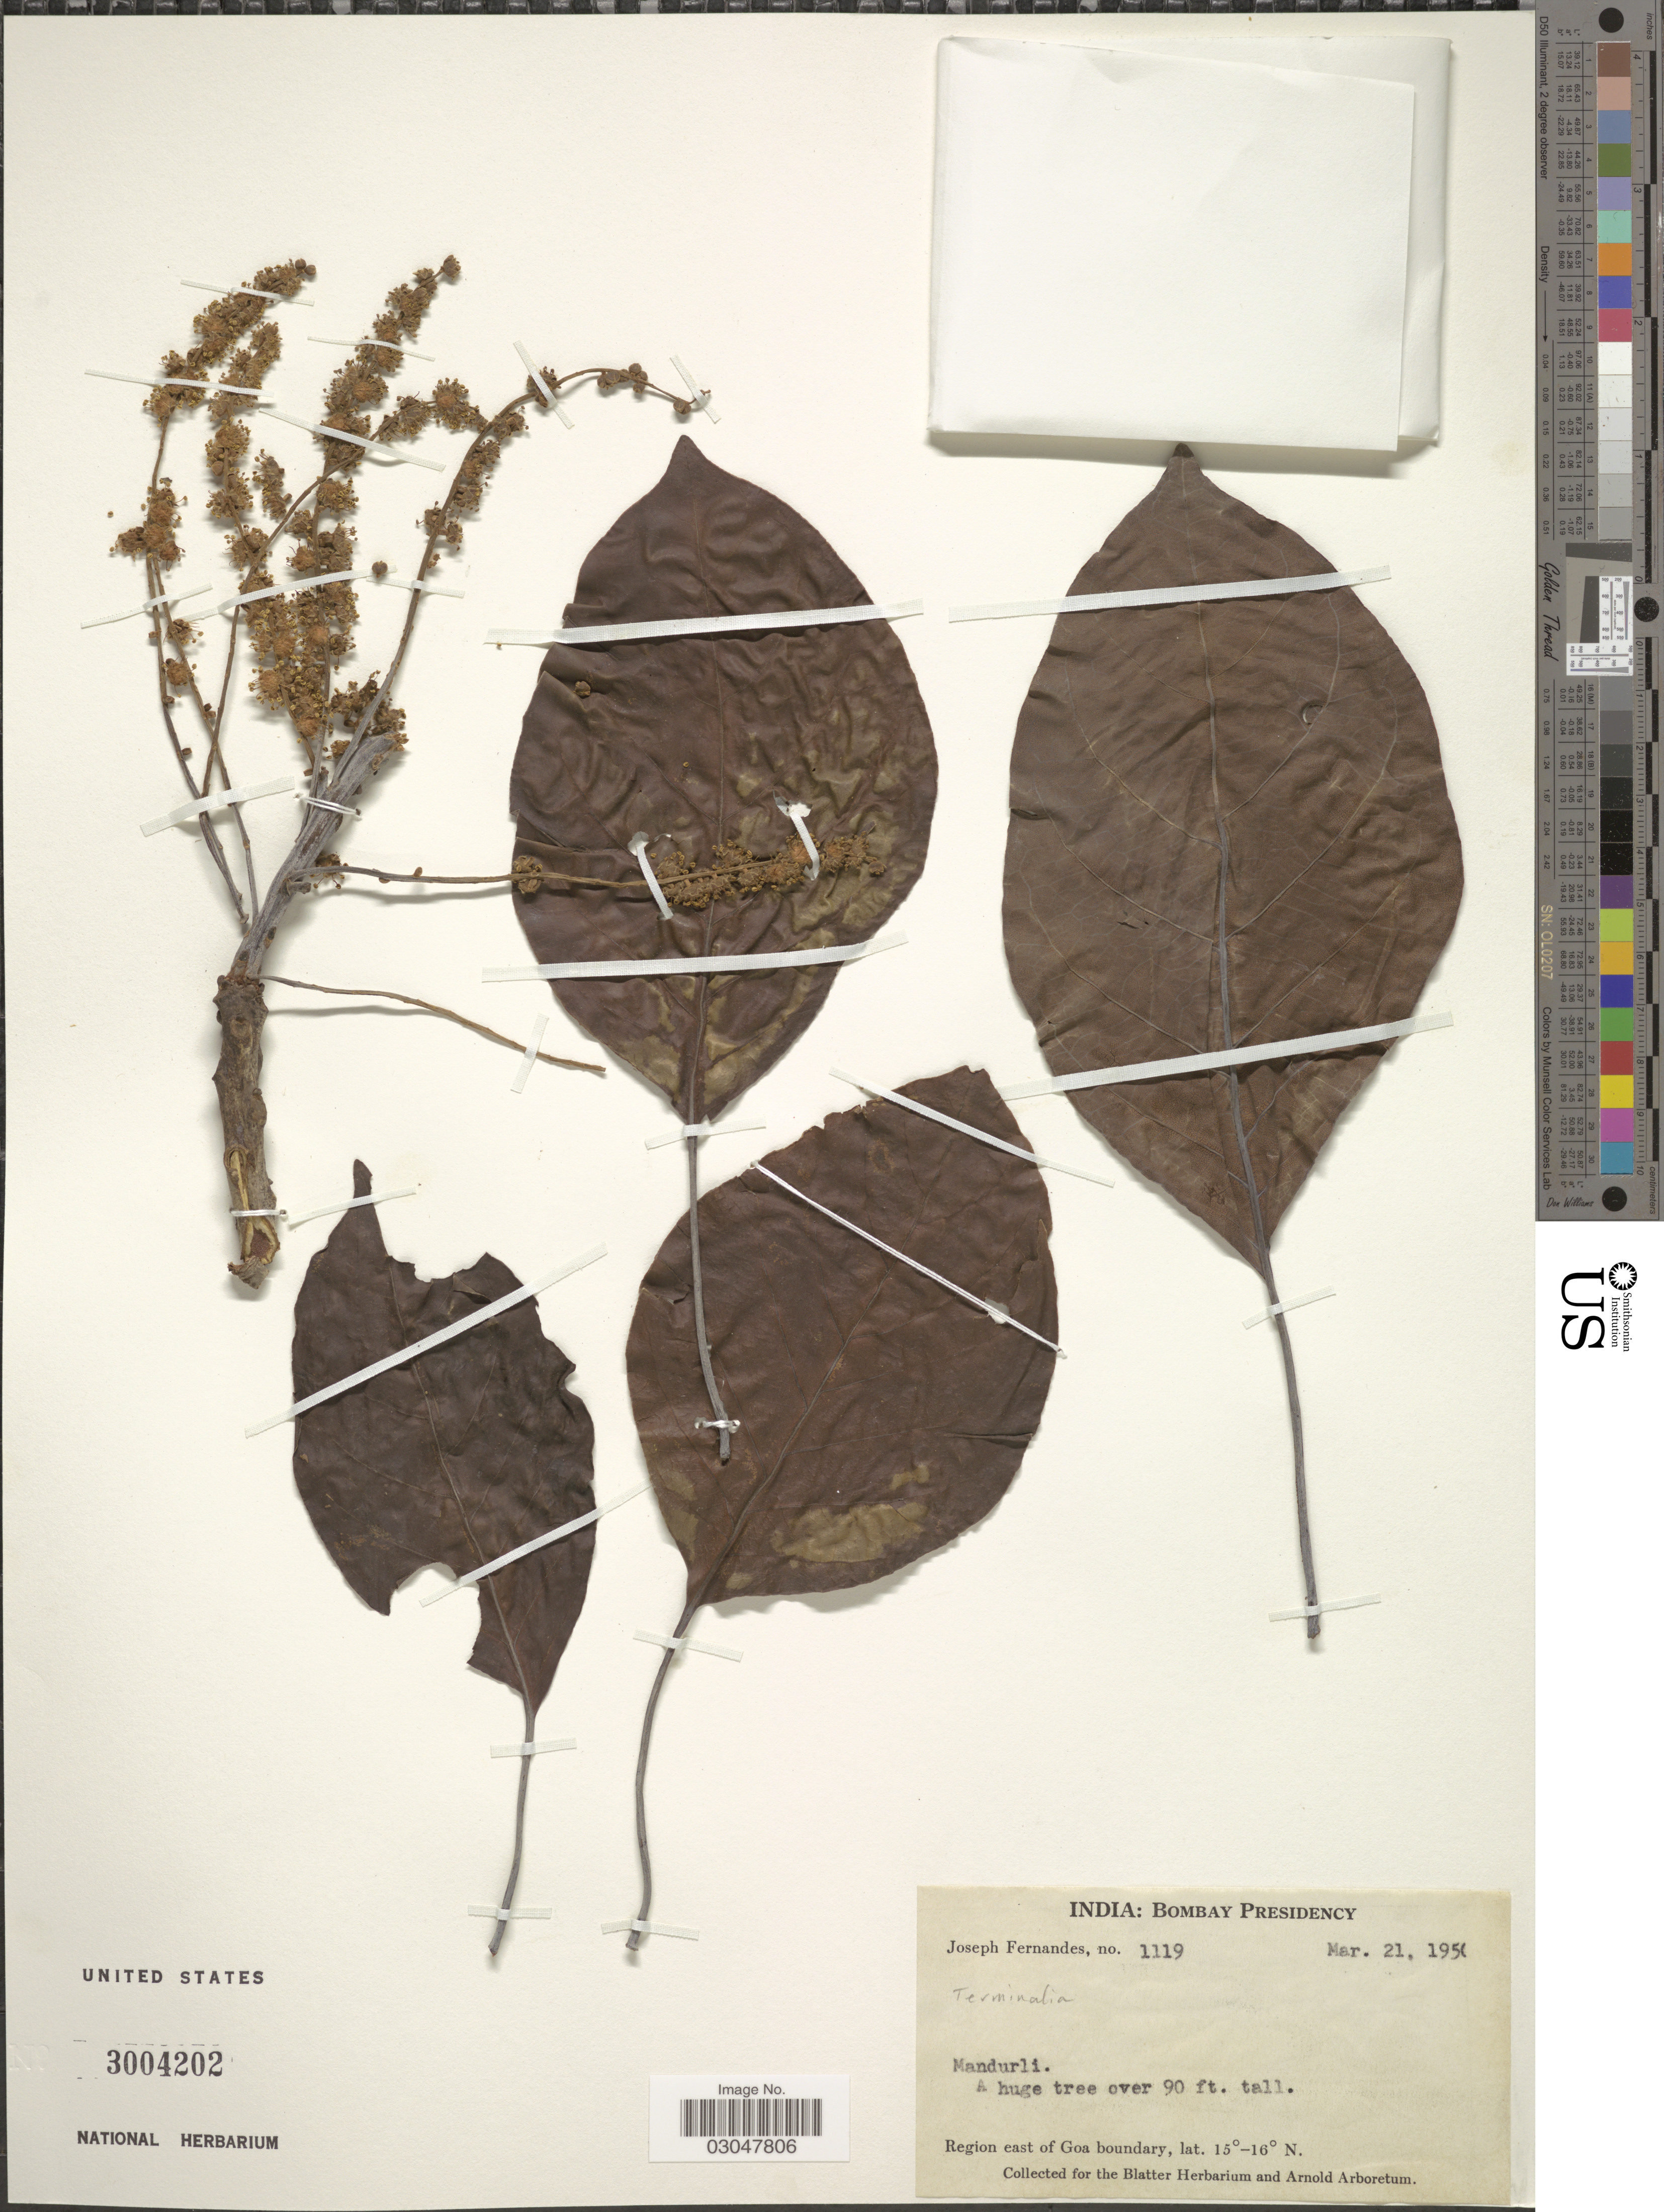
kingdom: Plantae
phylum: Tracheophyta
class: Magnoliopsida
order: Myrtales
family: Combretaceae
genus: Terminalia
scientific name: Terminalia sp.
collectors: J. Fernandes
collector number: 1119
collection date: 1950-03-21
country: India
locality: Bombay Presidency. Mandurli. Region east of Goa boundary.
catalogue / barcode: US 3004202